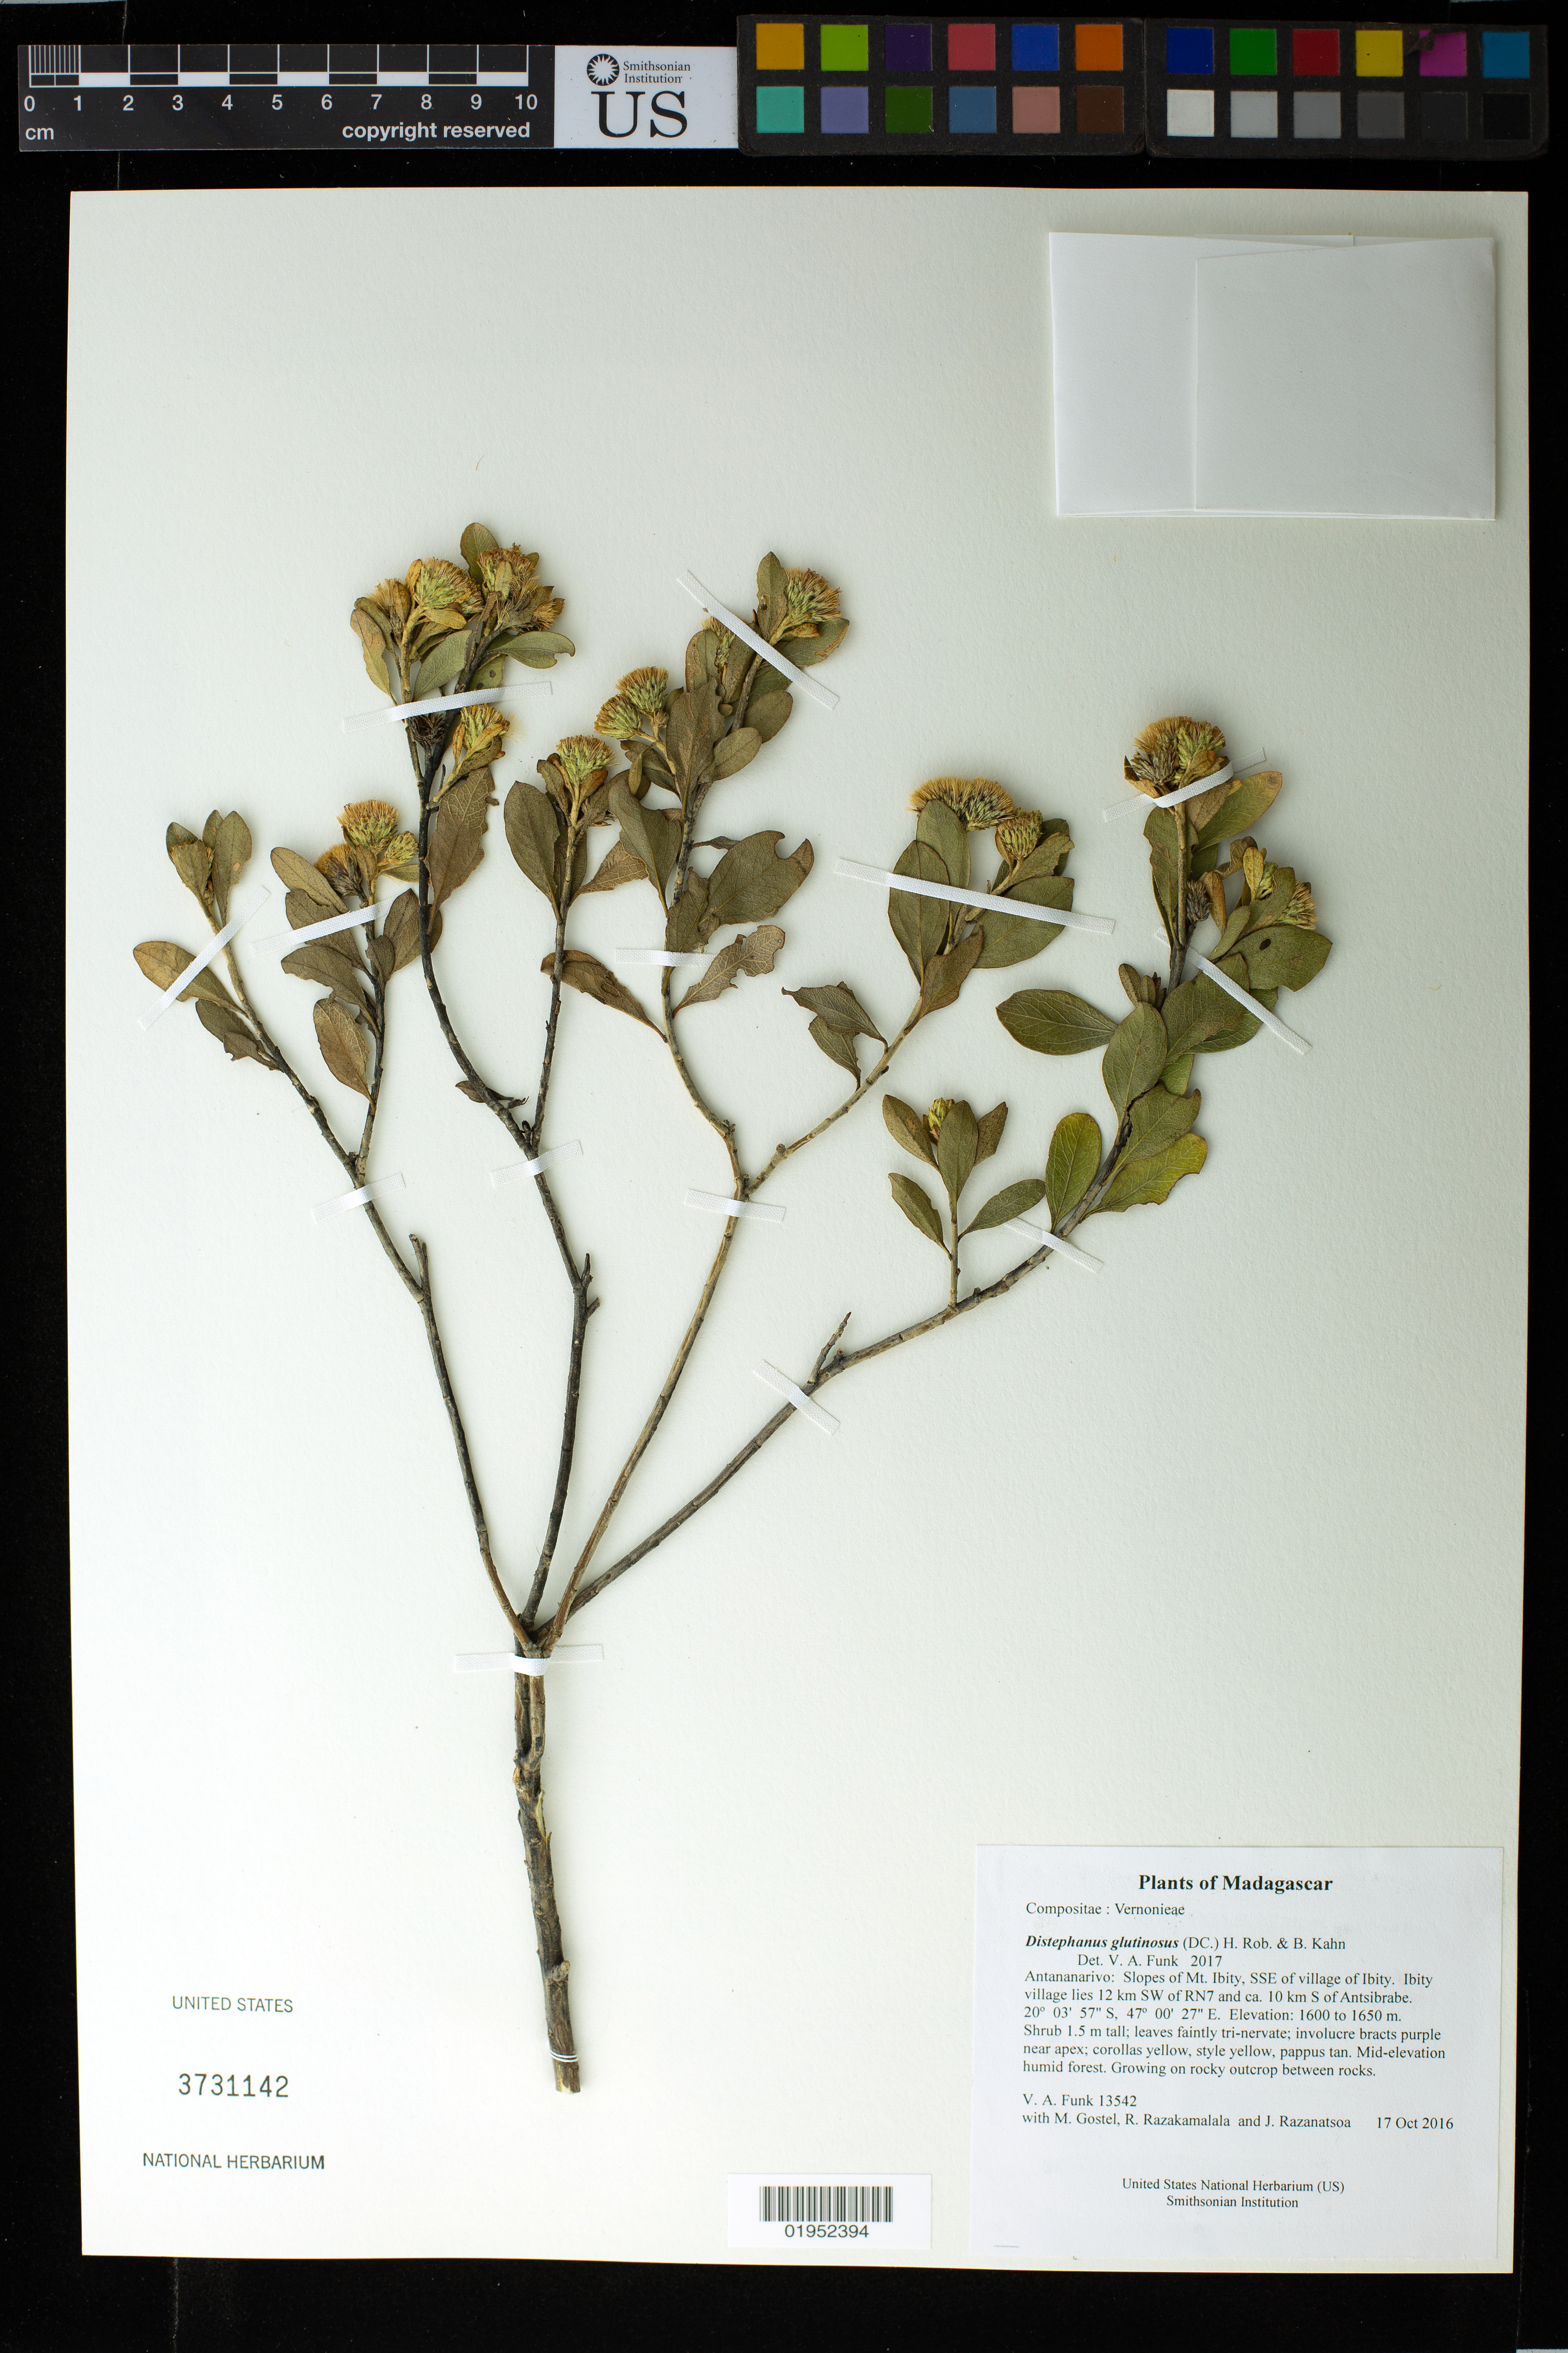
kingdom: Plantae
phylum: Tracheophyta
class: Magnoliopsida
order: Asterales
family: Asteraceae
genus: Distephanus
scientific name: Distephanus glutinosus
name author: (DC.) H. Rob. & B. Kahn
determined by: Funk, Vicki A., (BOT), Smithsonian Institution - National Museum of Natural History (UNITED STATES)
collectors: M. R. Gostel, R. Razakamalala & J. Razanatsoa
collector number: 13542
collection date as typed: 17 Oct 2016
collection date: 2016-10-17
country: Madagascar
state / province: Vakinankaratra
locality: Slopes of Mt. Ibity, SSE of village of Ibity. Ibity village lies 12 km SW of RN7 and ca. 10 km S of Antsibrabe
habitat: Mid-elevation humid forest. Growing on rocky outcrop between rocks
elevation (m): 1600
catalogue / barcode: US 3731142